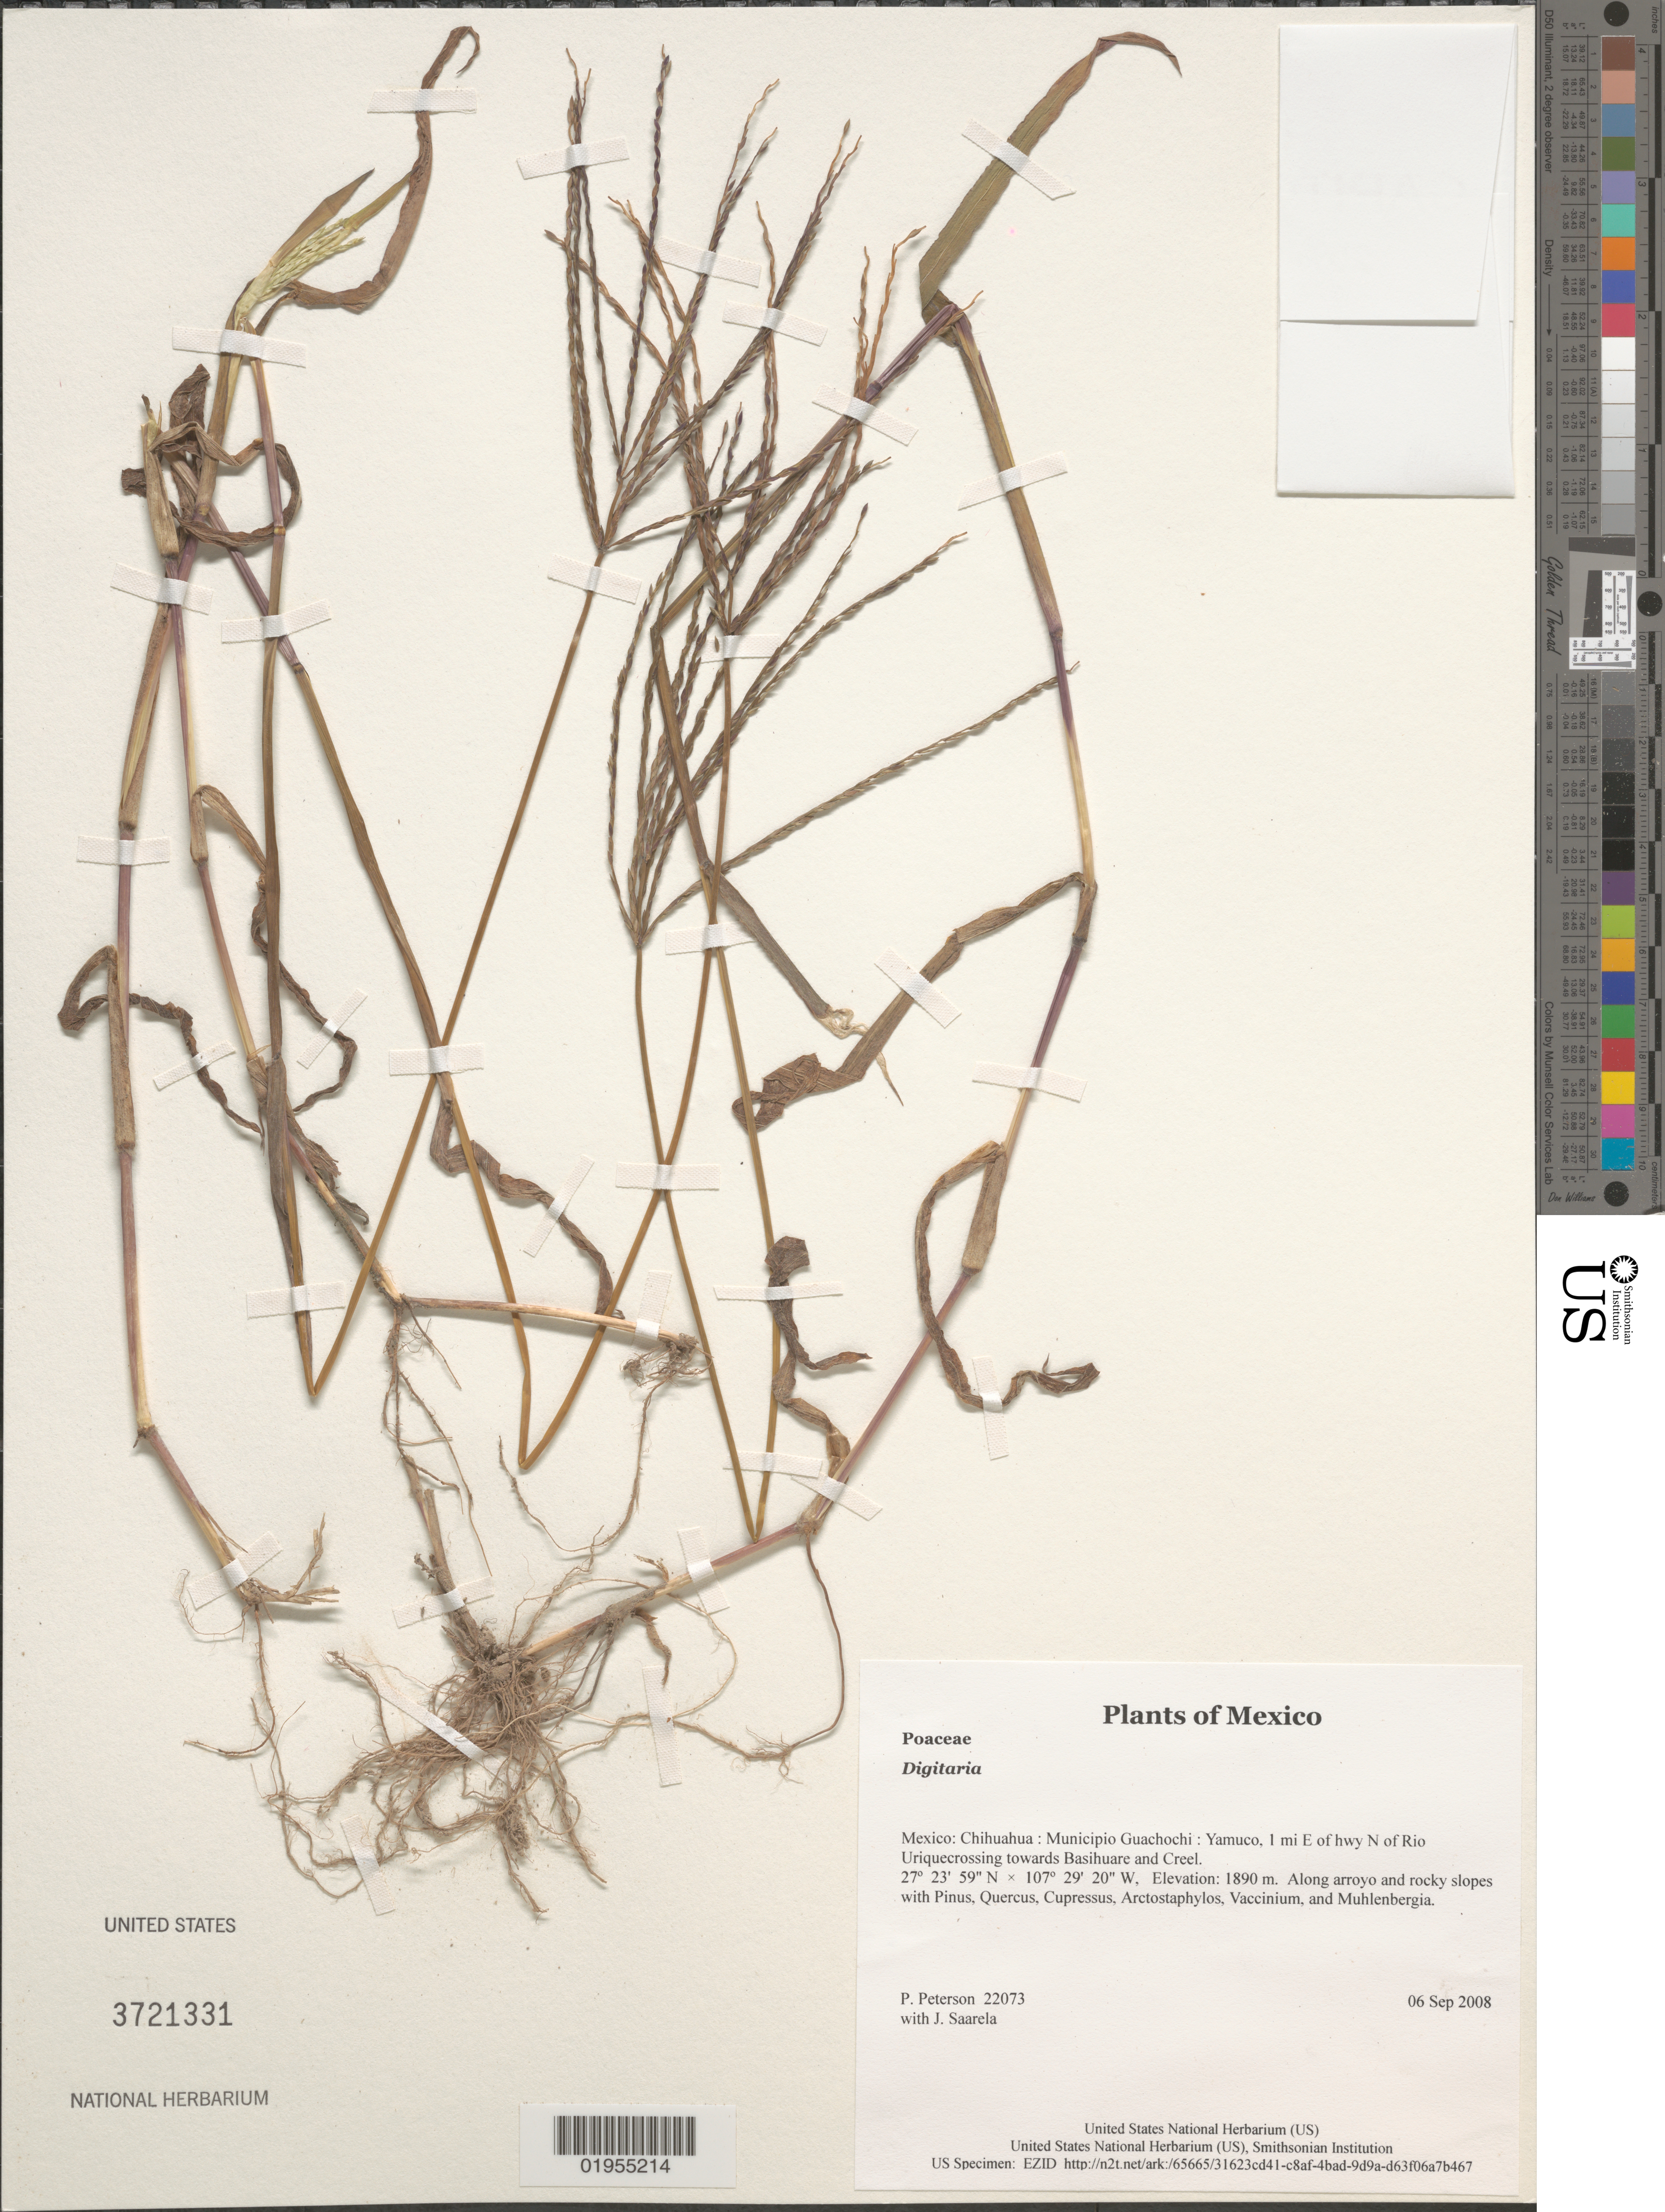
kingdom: Plantae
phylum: Tracheophyta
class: Liliopsida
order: Poales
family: Poaceae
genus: Digitaria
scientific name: Digitaria ciliaris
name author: (Retz.) Koeler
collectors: P. M. Peterson & J. Saarela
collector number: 22073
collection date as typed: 06 Sep 2008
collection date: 2008-09-06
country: Mexico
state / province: Chihuahua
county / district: Municipio Guachochi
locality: Yamuco, 1 mi E of hwy N of Rio Uriquecrossing towards Basihuare and Creel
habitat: Along arroyo and rocky slopes with Pinus, Quercus, Cupressus, Arctostaphylos, Vaccinium, and Muhlenbergia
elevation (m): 1890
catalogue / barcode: US 3721331